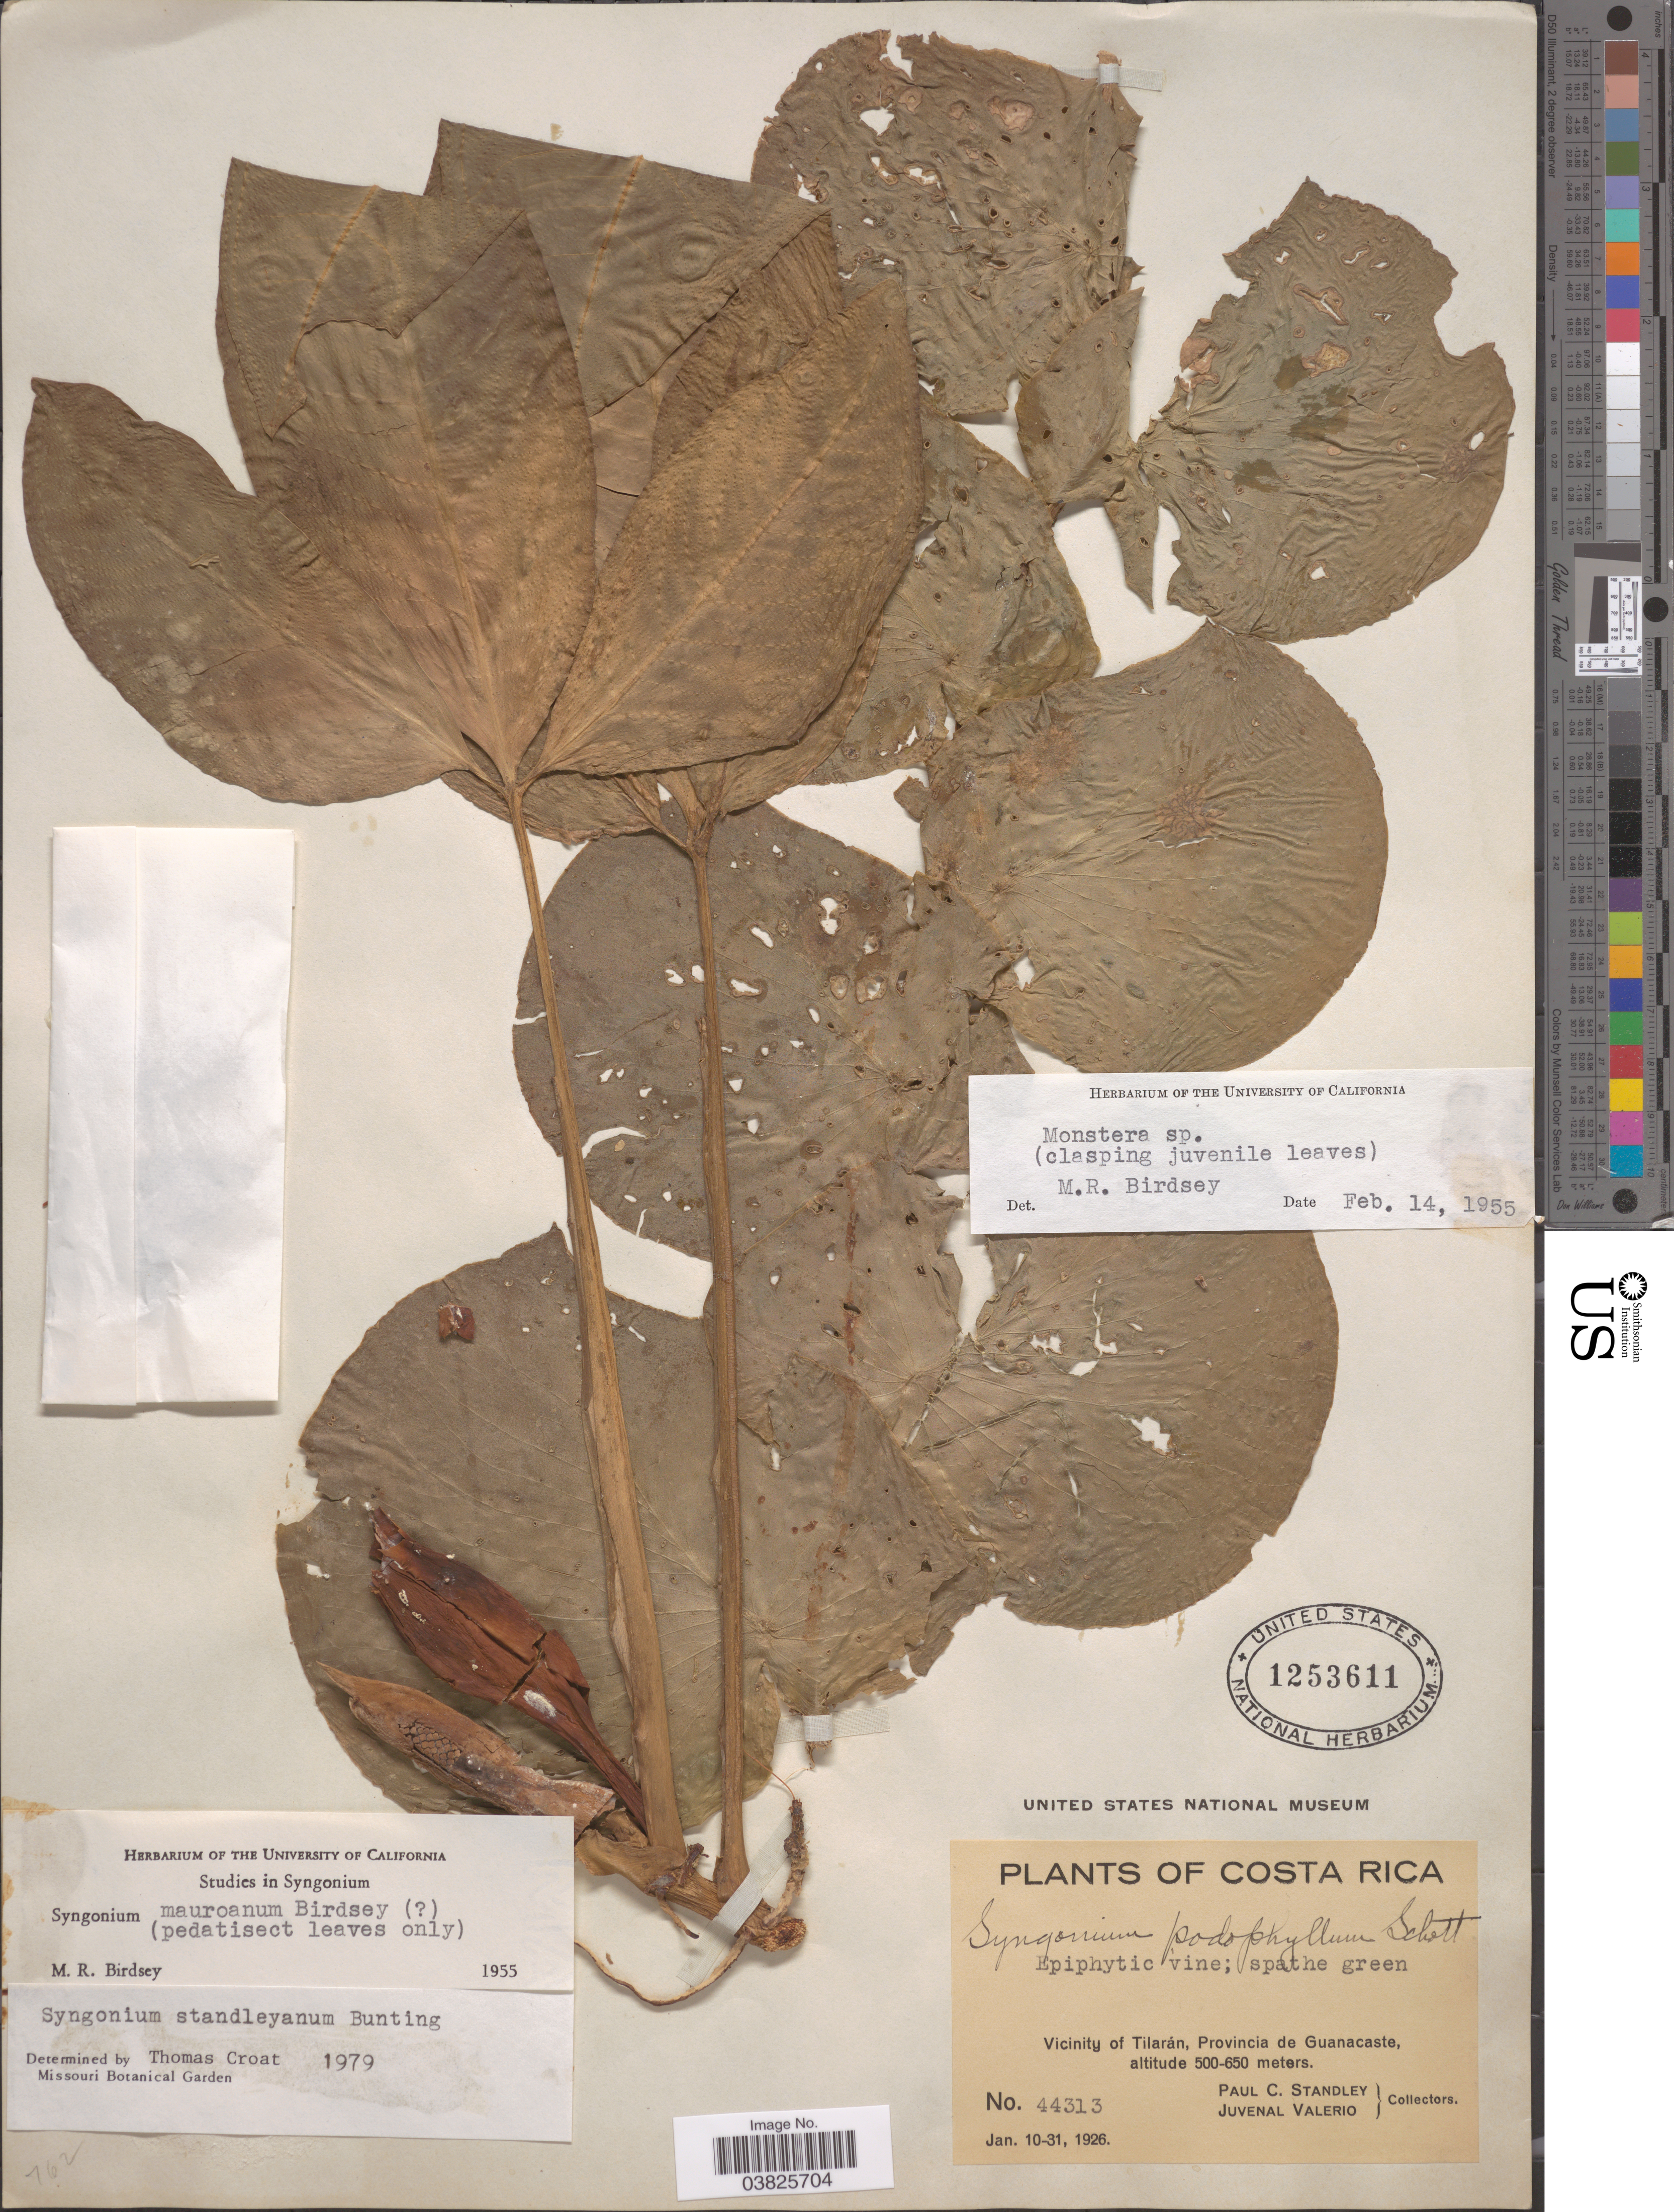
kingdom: Plantae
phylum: Tracheophyta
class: Liliopsida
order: Alismatales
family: Araceae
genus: Syngonium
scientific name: Syngonium standleyanum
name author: G.S. Bunting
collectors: P. C. Standley & J. Valerio R.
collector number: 44313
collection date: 1926-01-10/1926-01-31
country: Costa Rica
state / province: Guanacaste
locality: Vicinity of Tilarán.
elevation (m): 500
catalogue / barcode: US 1253611